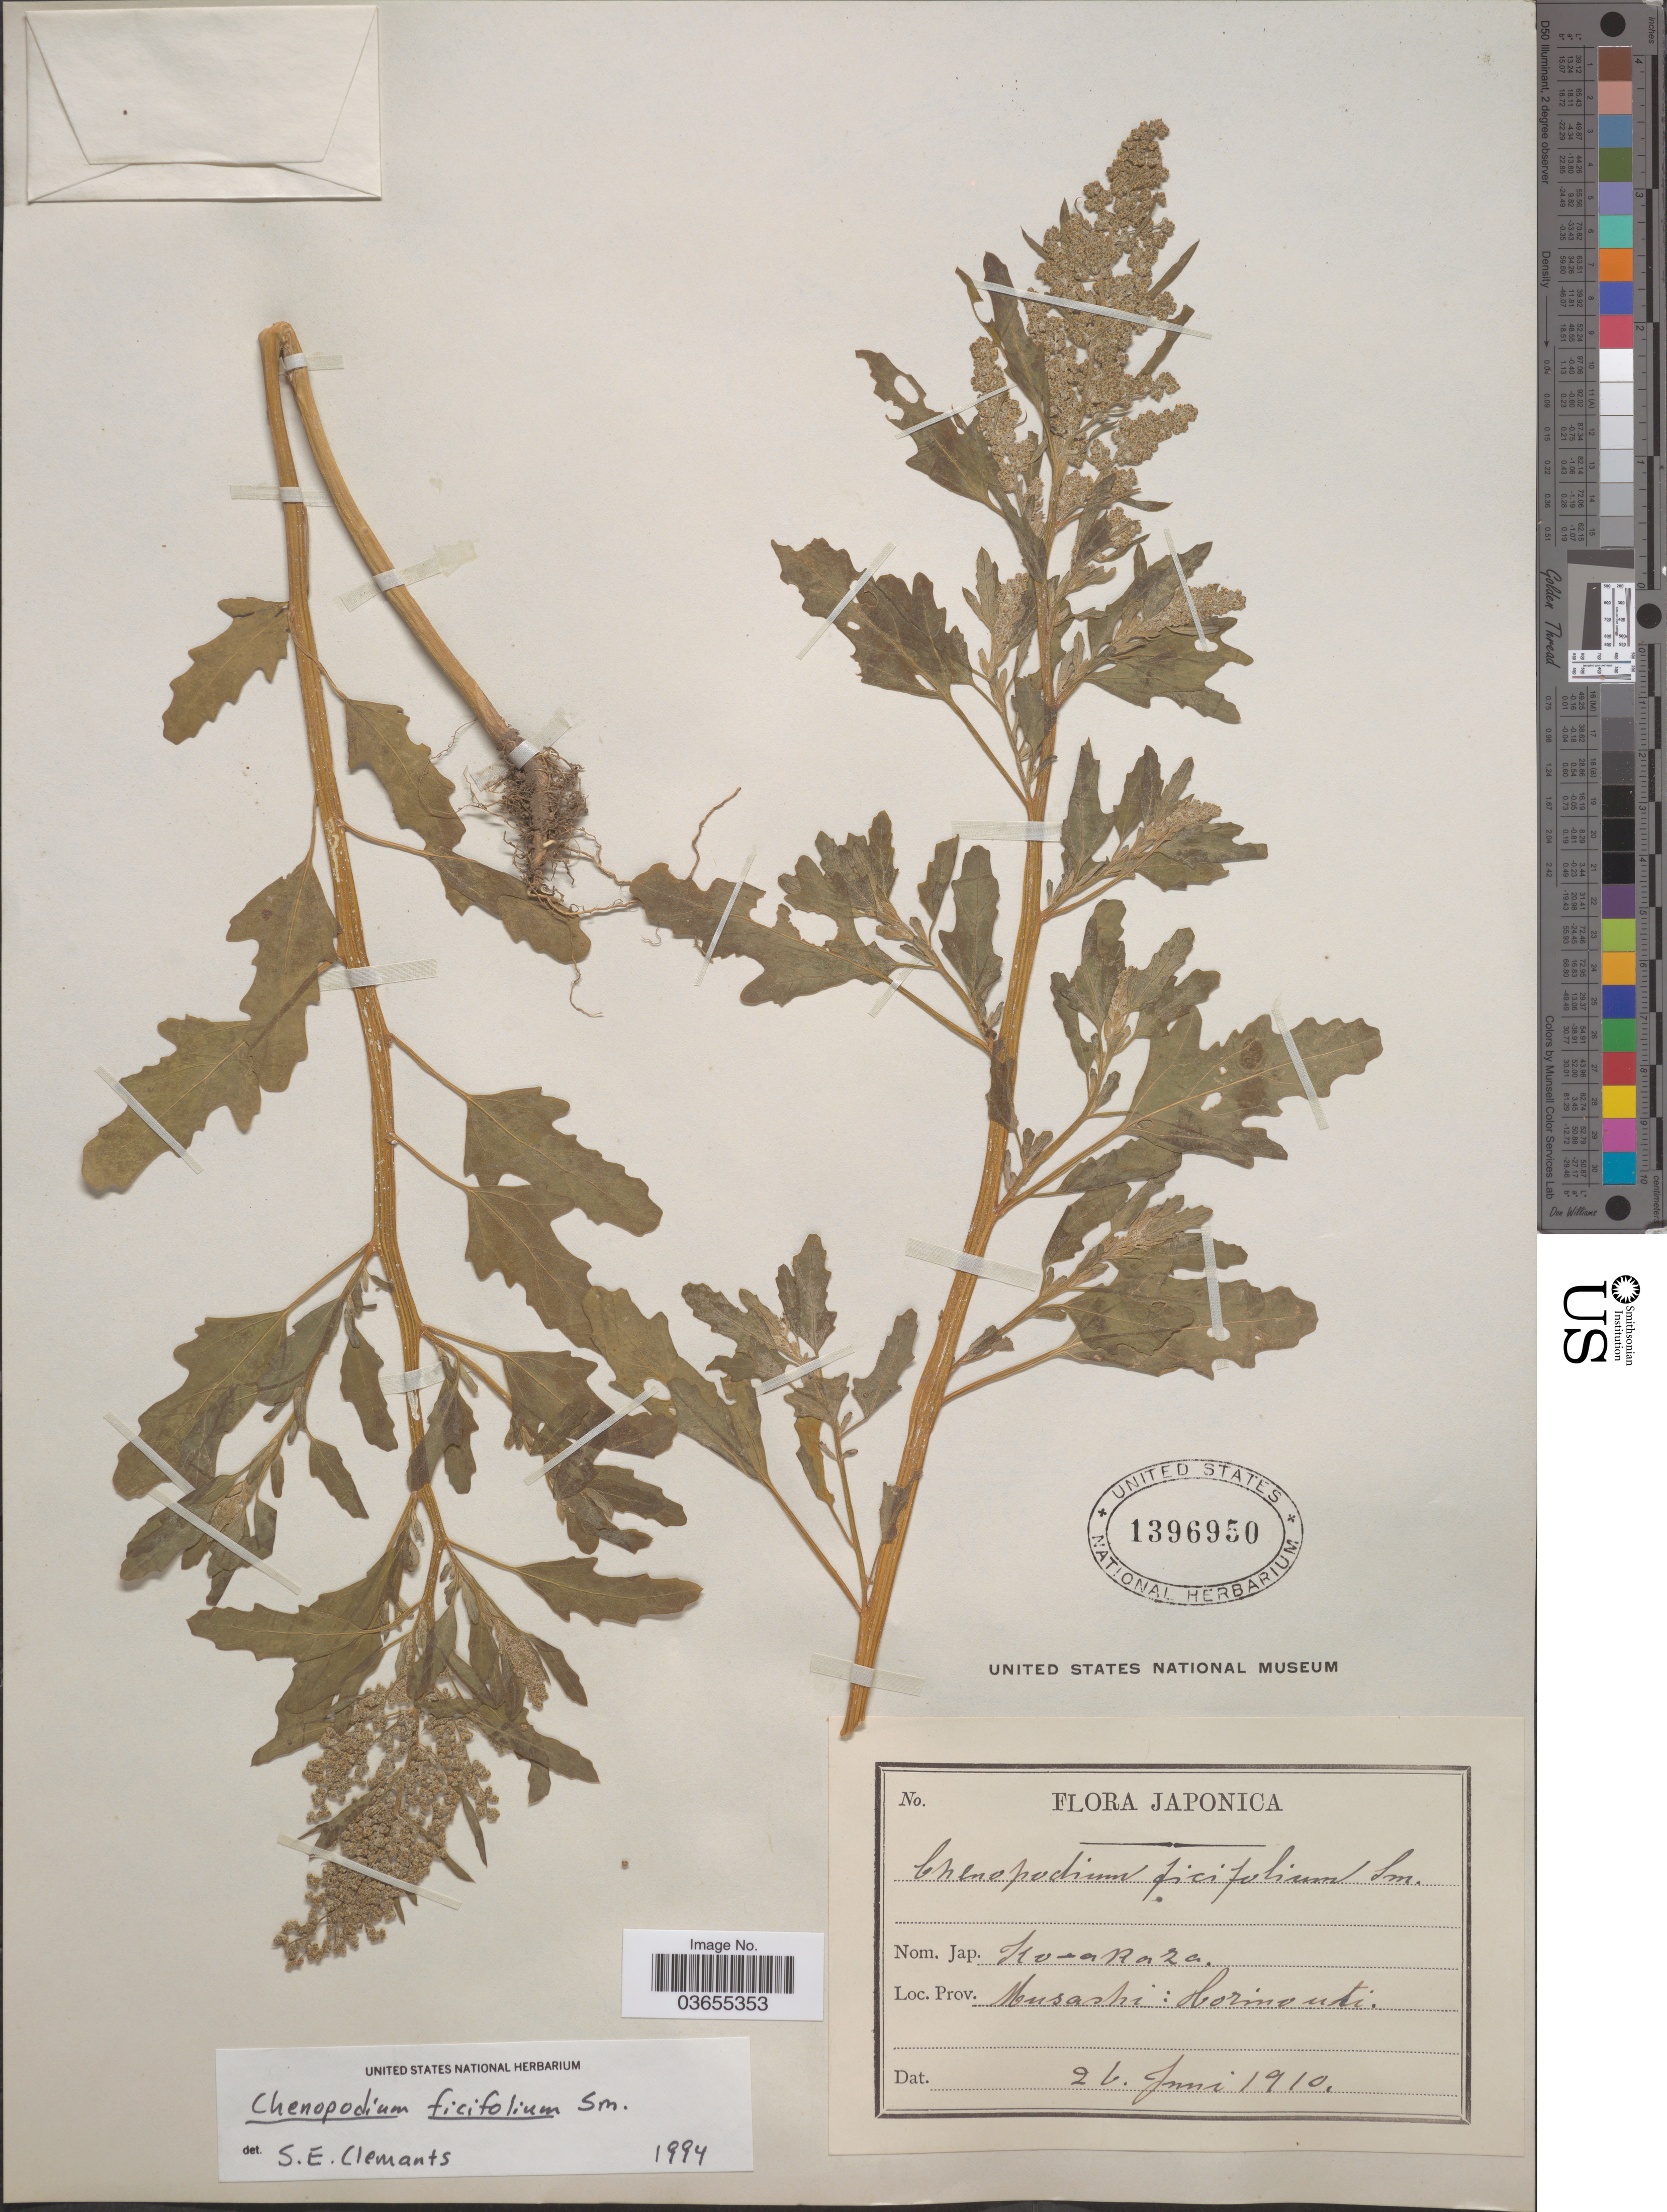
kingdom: Plantae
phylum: Tracheophyta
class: Magnoliopsida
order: Caryophyllales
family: Amaranthaceae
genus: Chenopodium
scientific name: Chenopodium ficifolium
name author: Sm.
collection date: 1910-06-26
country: Japan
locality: Prov. Musashi: Horinouti.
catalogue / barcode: US 1396950